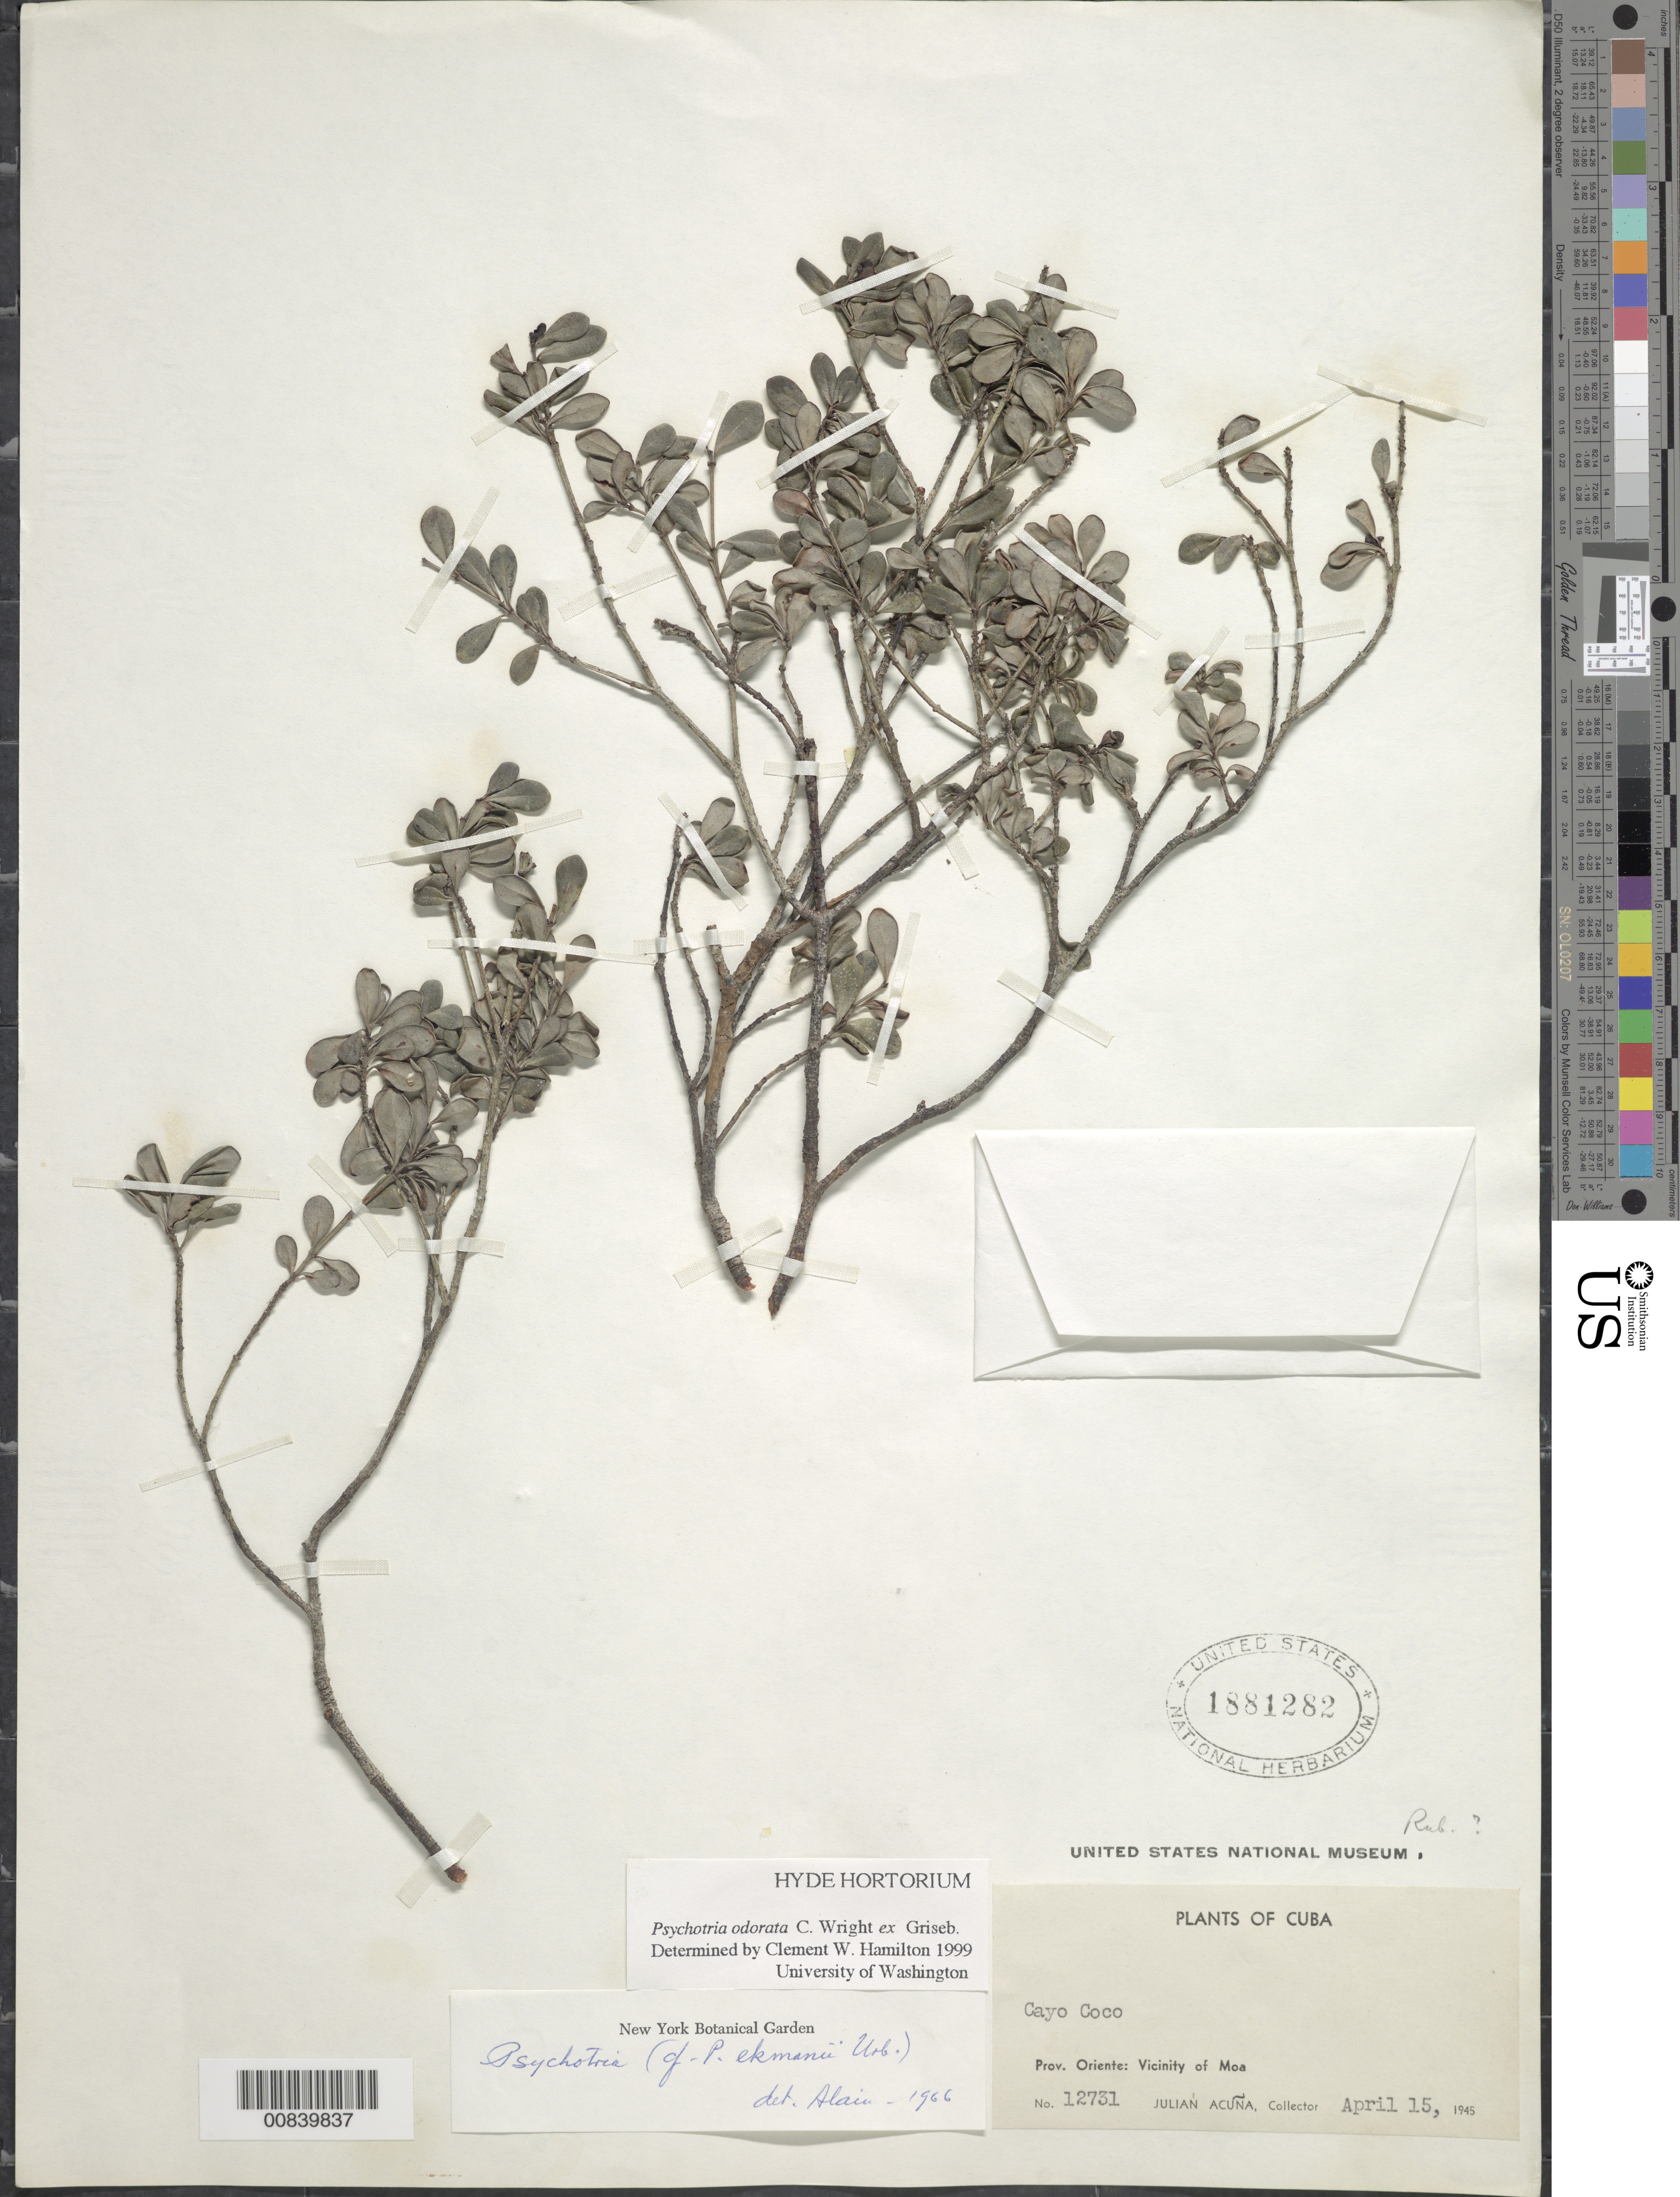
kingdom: Plantae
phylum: Tracheophyta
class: Magnoliopsida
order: Gentianales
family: Rubiaceae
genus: Psychotria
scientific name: Psychotria odorata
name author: C. Wright ex Griseb.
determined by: Hamilton, C. W.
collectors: J. Acuña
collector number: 12731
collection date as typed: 15 Apr 1945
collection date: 1945-04-15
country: Cuba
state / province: Oriente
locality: Vicinity of Moa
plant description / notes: Common name: Cayo Coco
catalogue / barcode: US 1881282